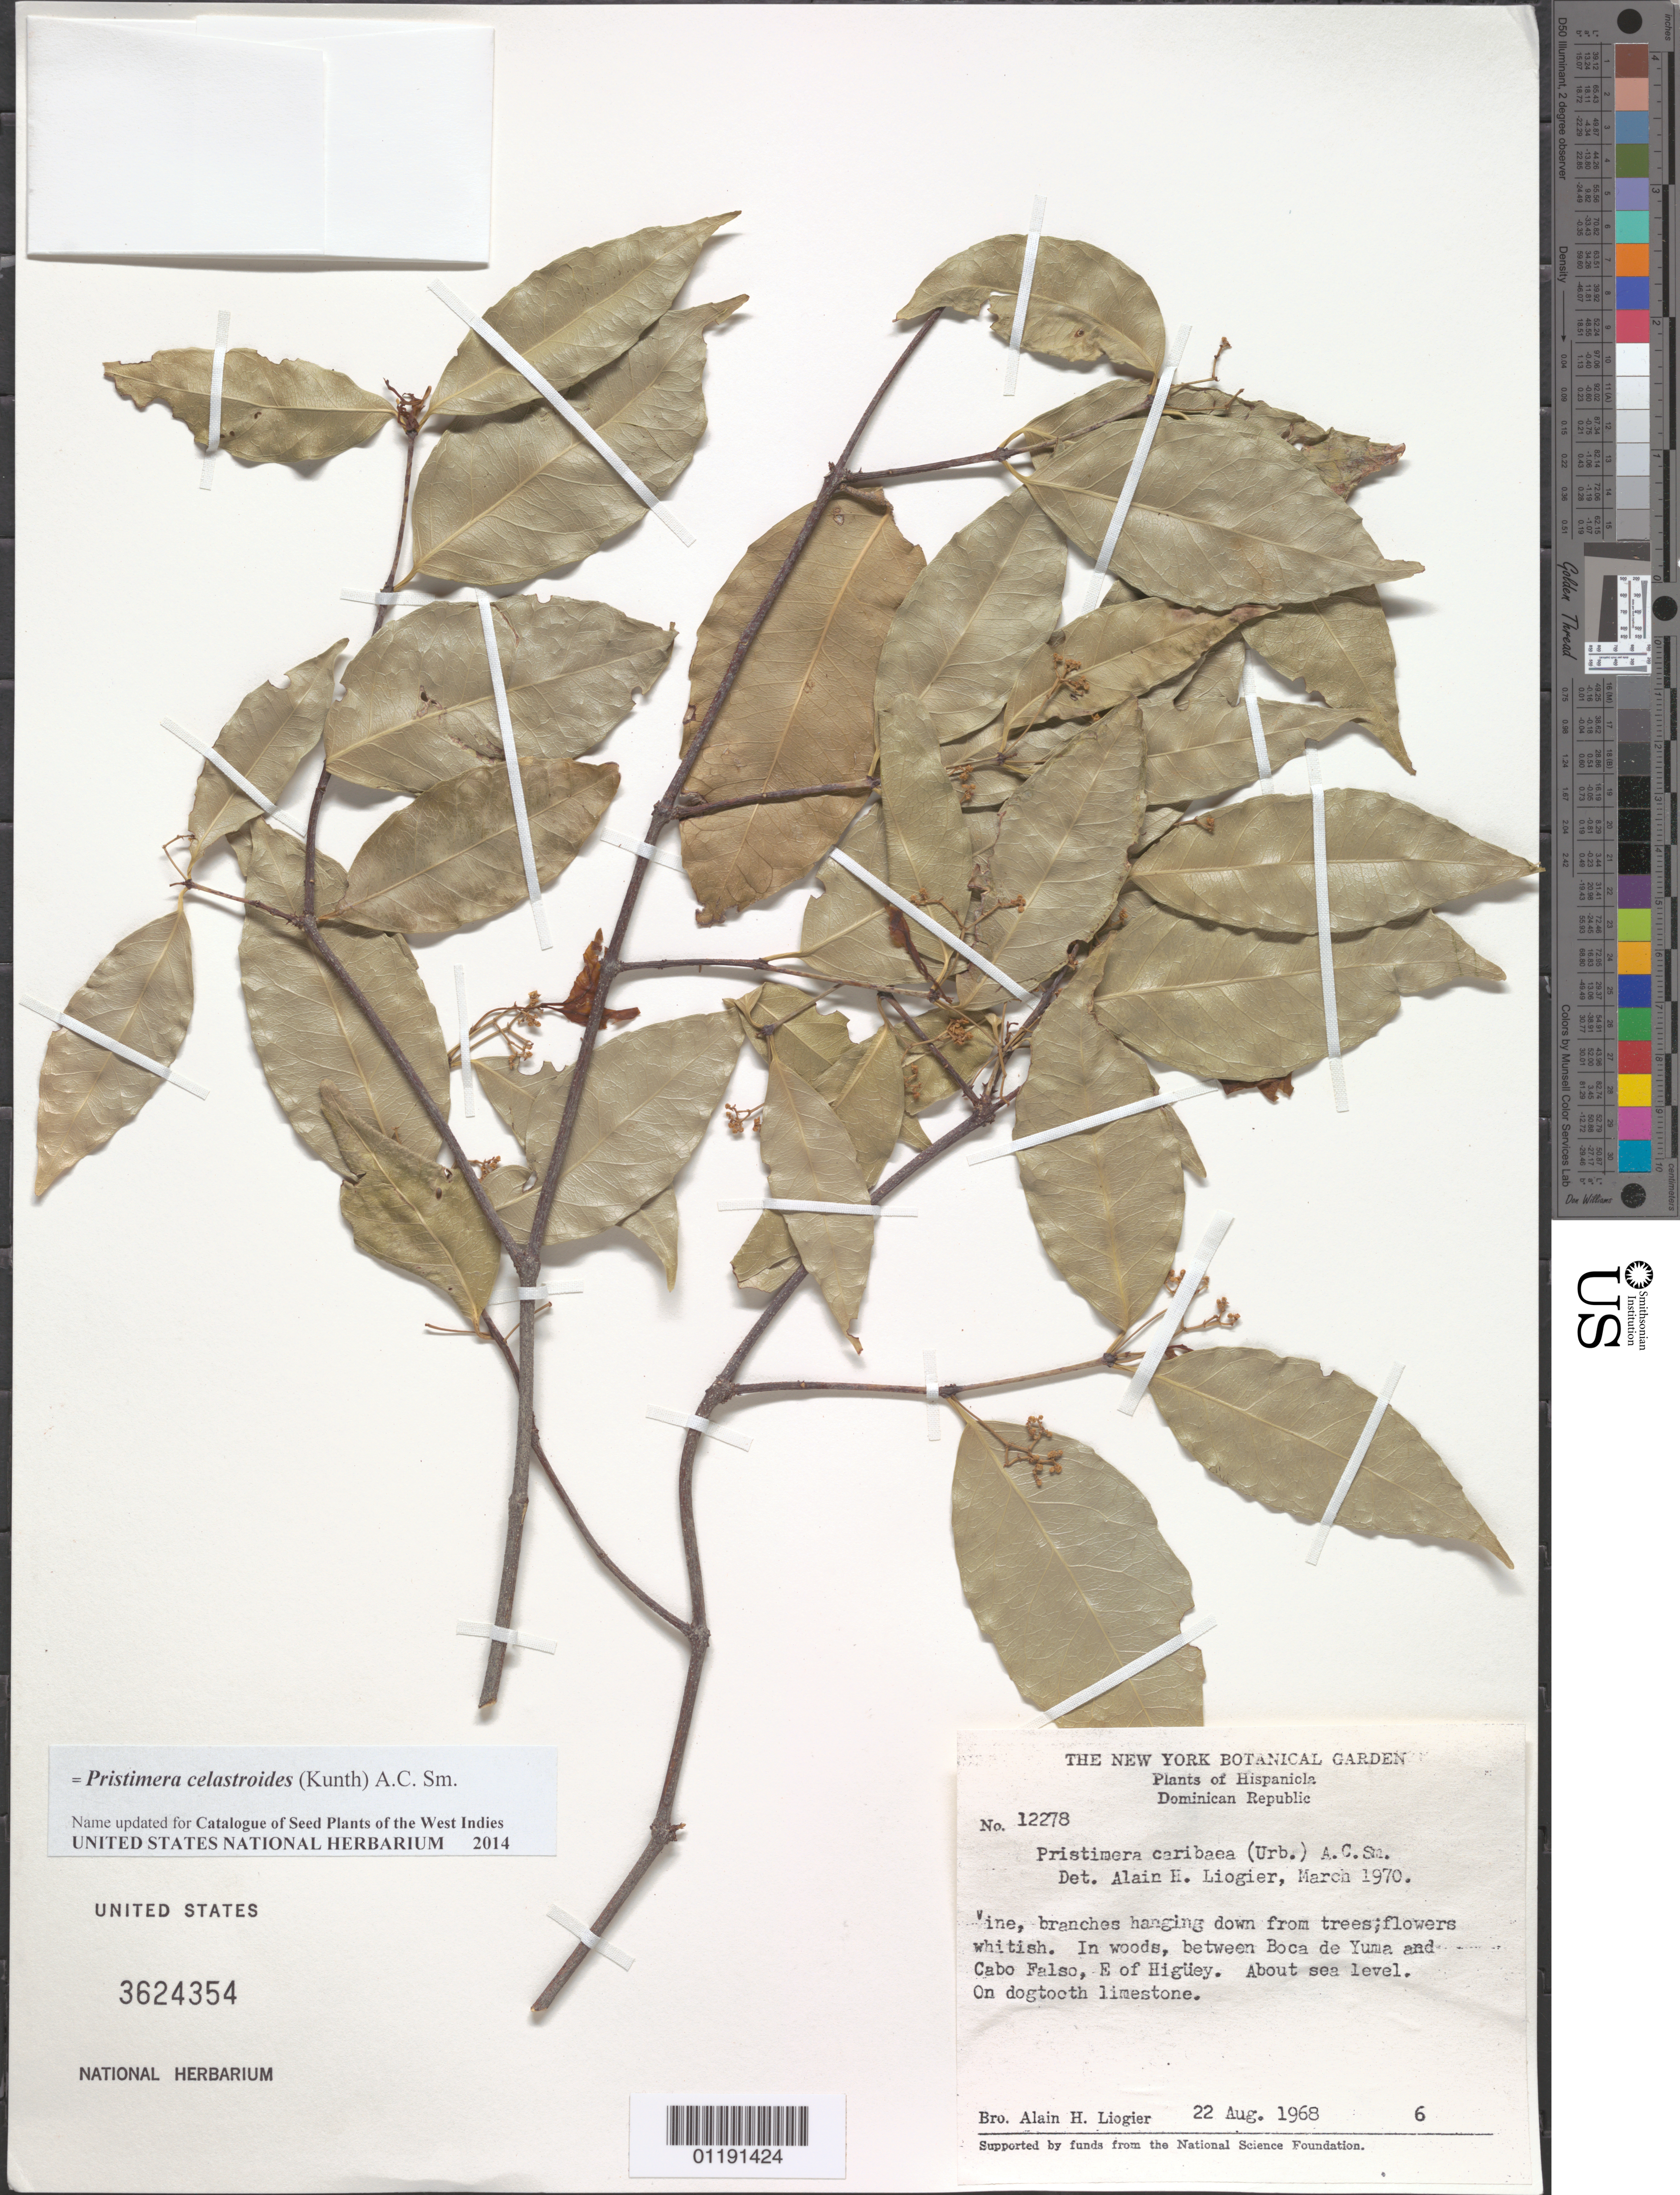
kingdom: Plantae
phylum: Tracheophyta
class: Magnoliopsida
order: Celastrales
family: Celastraceae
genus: Pristimera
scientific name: Pristimera celastroides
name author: (Kunth) A.C. Sm.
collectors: A. H. Liogier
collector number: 12278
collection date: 1968-08-22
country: Dominican Republic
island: Hispaniola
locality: Between Boca de Yuma and Cabo Falso, E of Higüey.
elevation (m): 0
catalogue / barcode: US 3624354